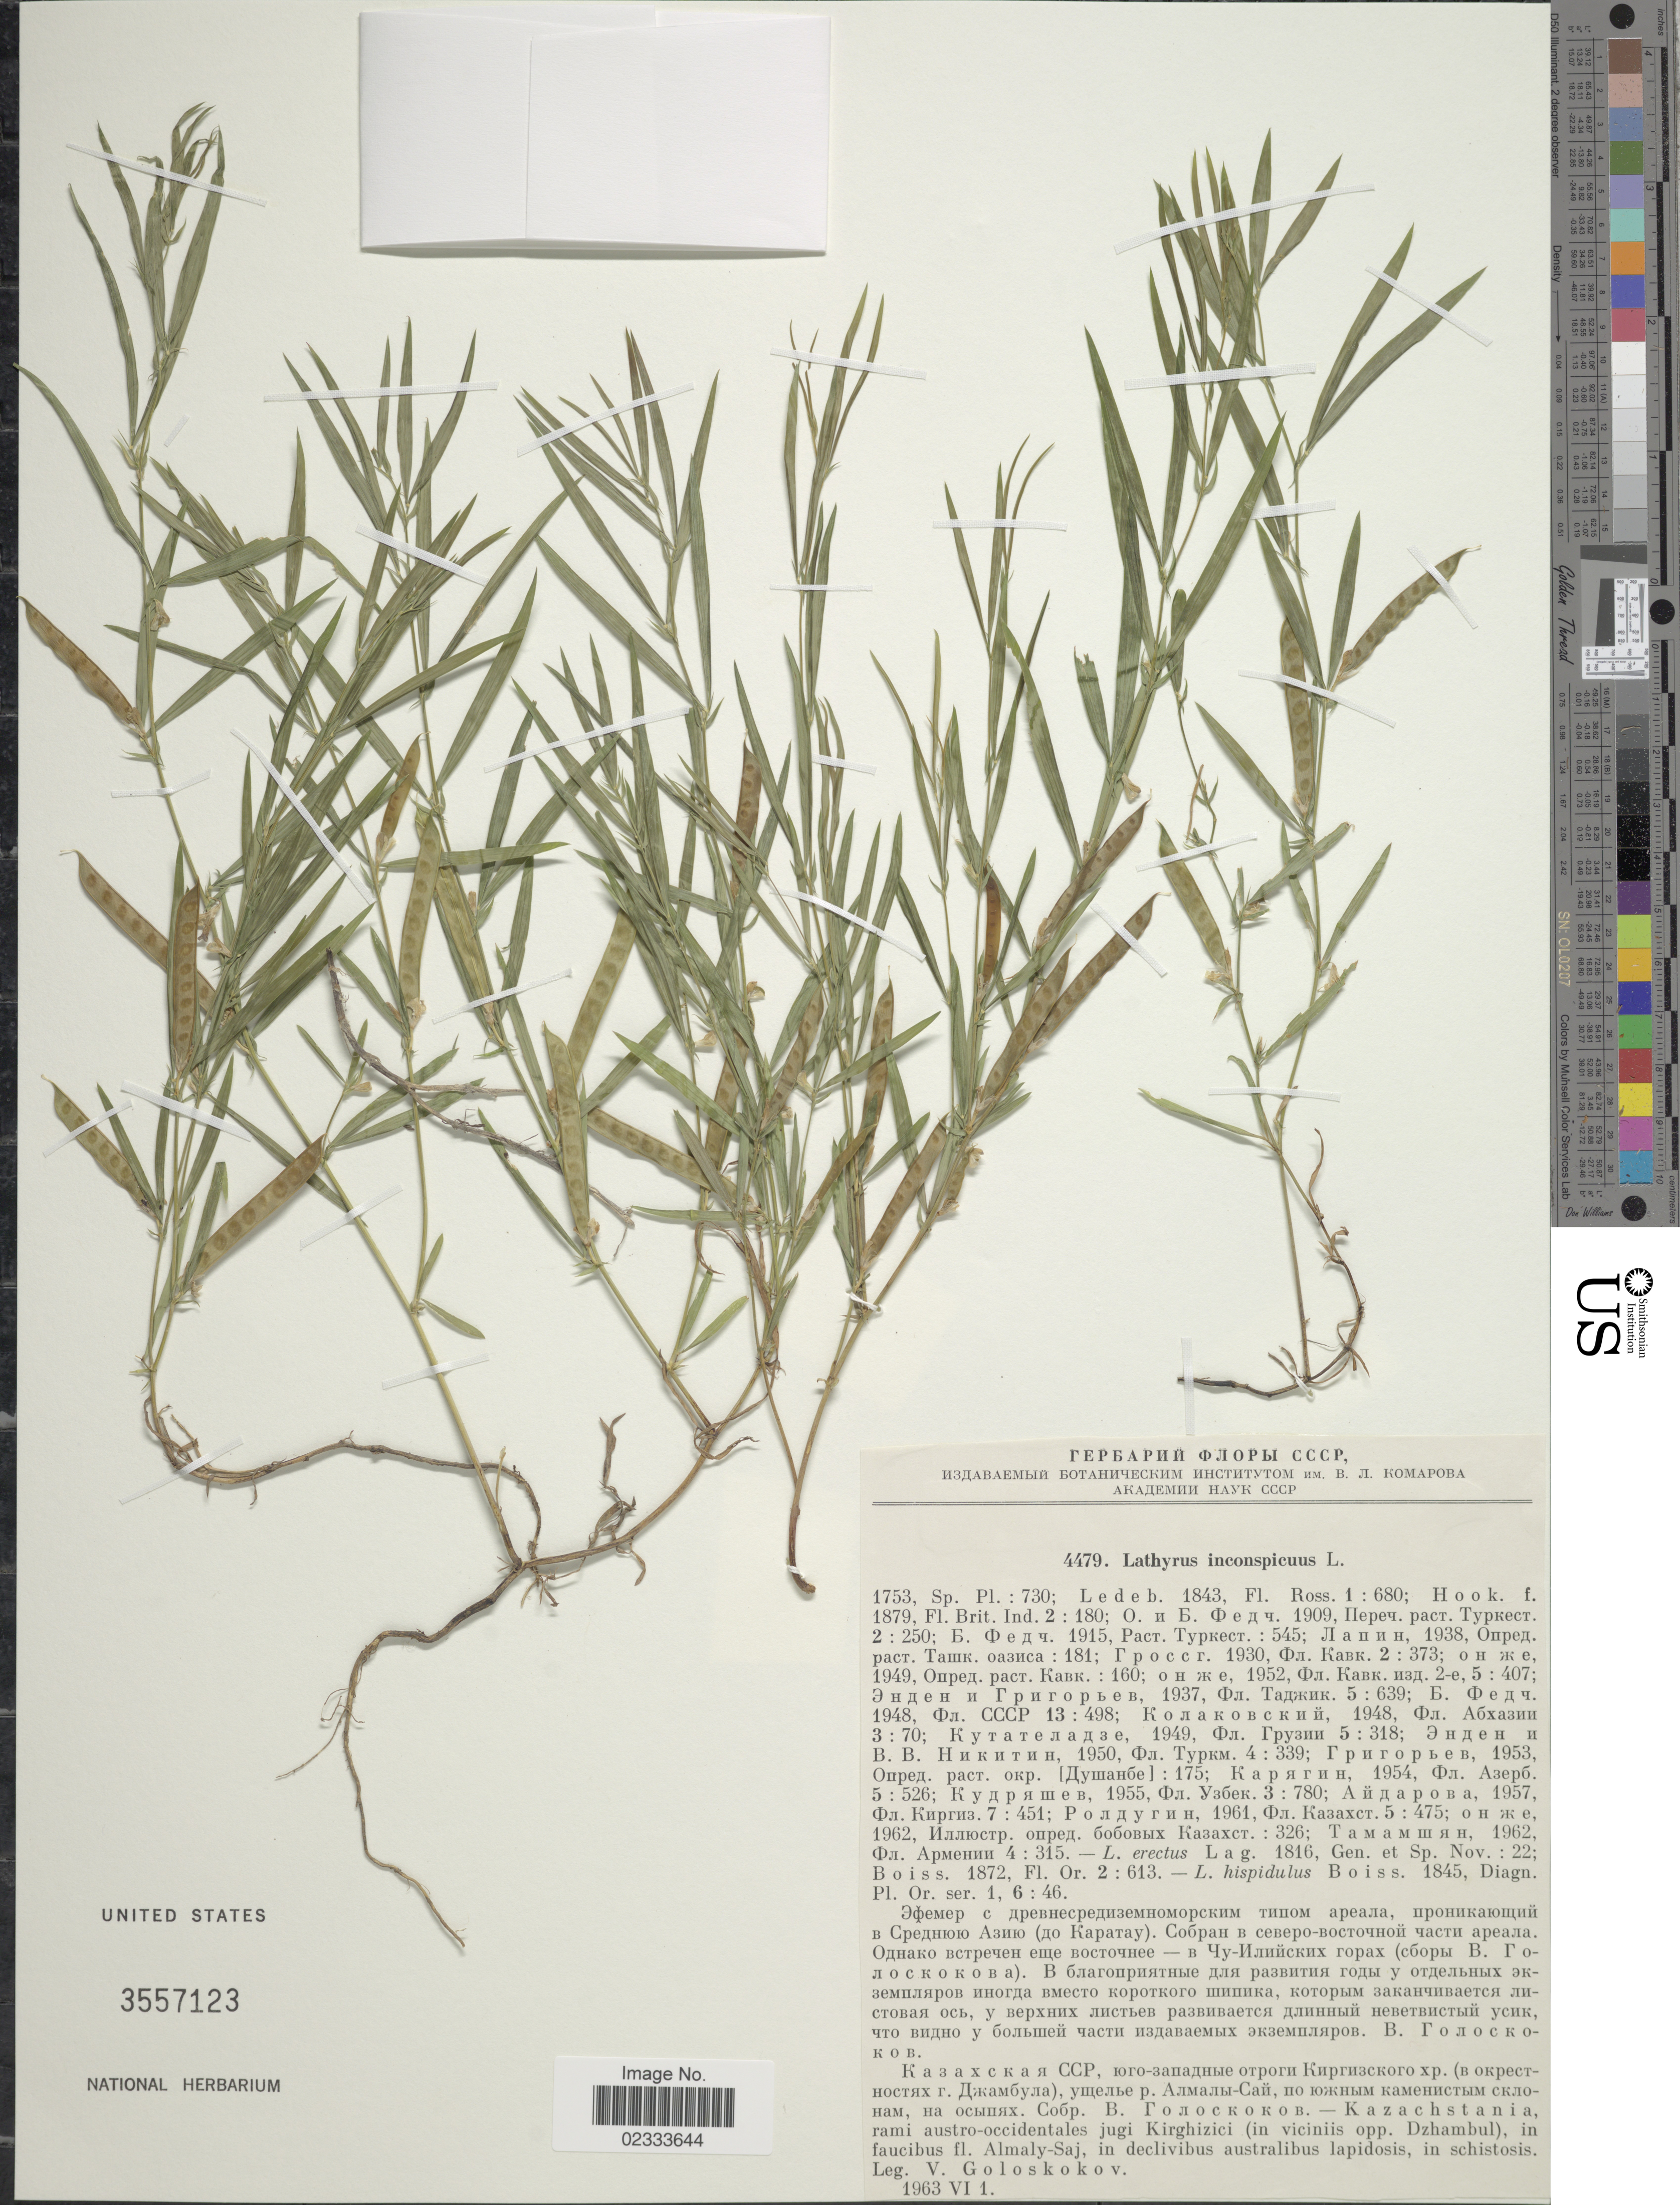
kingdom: Plantae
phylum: Tracheophyta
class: Magnoliopsida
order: Fabales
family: Fabaceae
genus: Lathyrus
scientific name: Lathyrus inconspicuus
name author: L.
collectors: V. P. Goloskokov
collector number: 4479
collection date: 1963-06-01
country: Kazakhstan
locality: Kazachstania, rami austro-occidentales jugi Kirghizici (in viciniis opp. Dhzambul), in faucibus fl. Almaly-Saj, in declivibus australibus lapidosis, in schistosis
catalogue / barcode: US 3557123